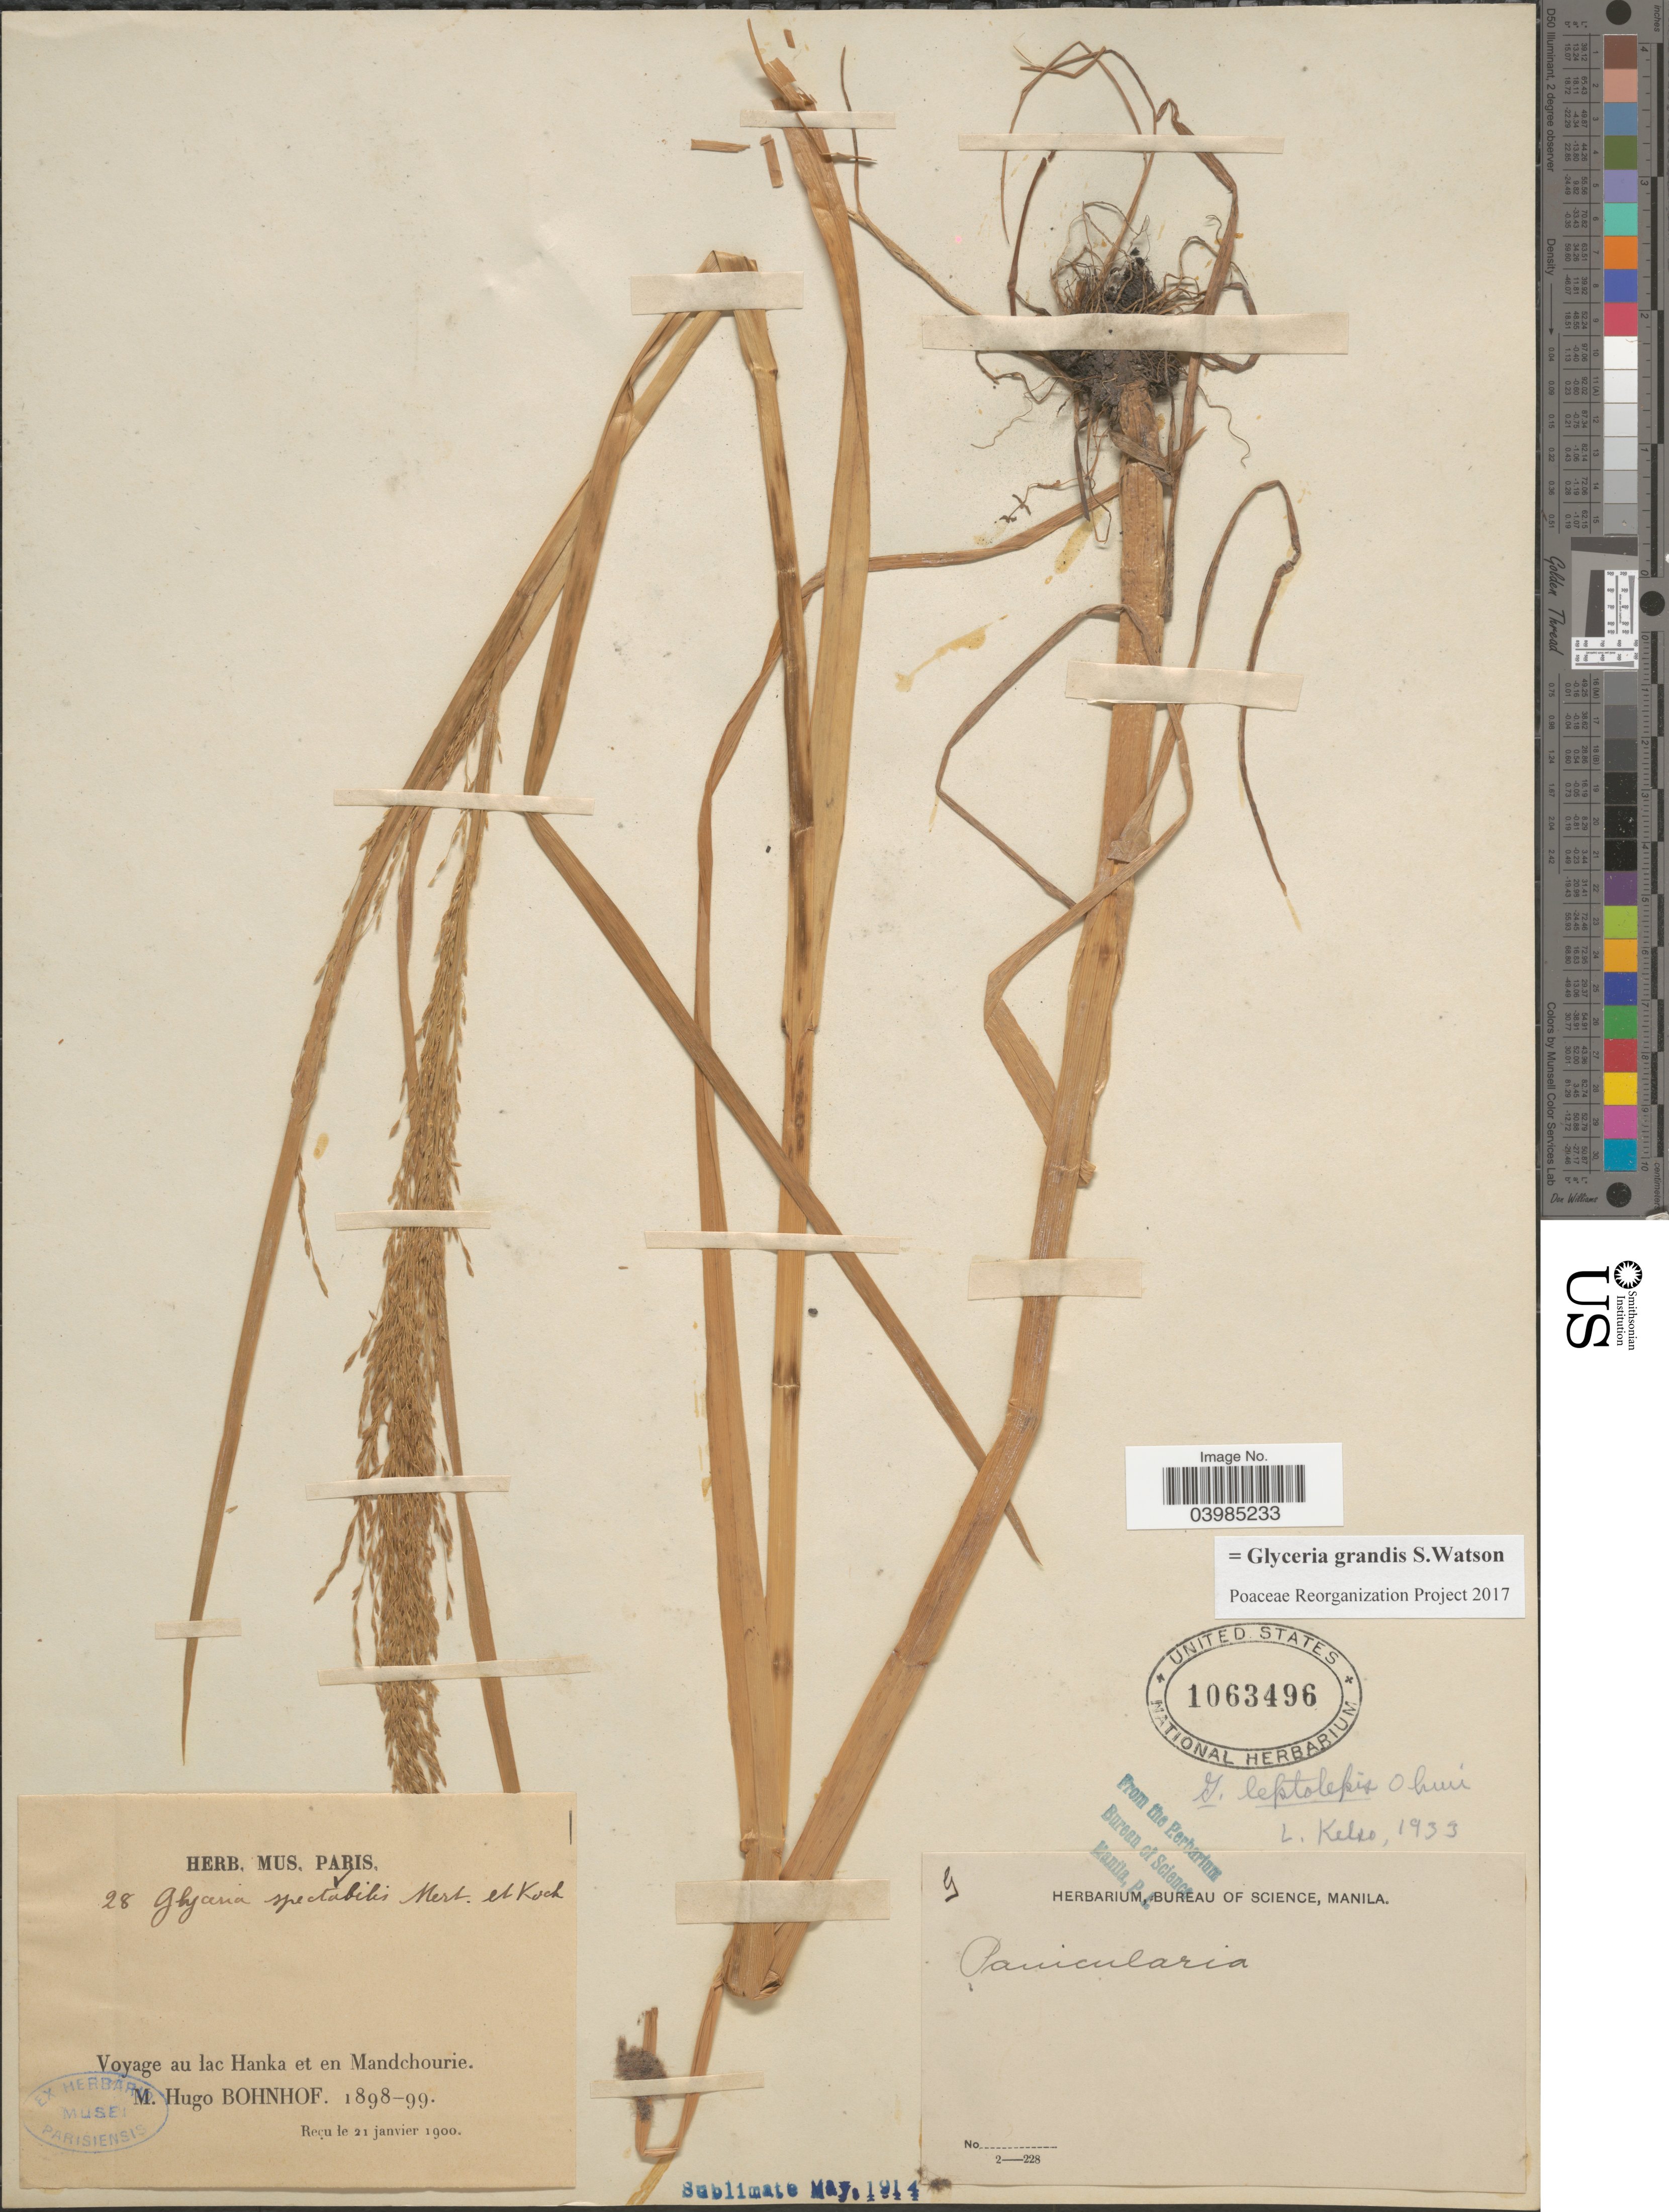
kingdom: Plantae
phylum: Tracheophyta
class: Liliopsida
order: Poales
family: Poaceae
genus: Glyceria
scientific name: Glyceria grandis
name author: S. Watson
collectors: M. Bohnhof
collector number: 28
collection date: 1898/1899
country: China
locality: Voyage au lac Hanka et en Mandchourie.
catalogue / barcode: US 1063496